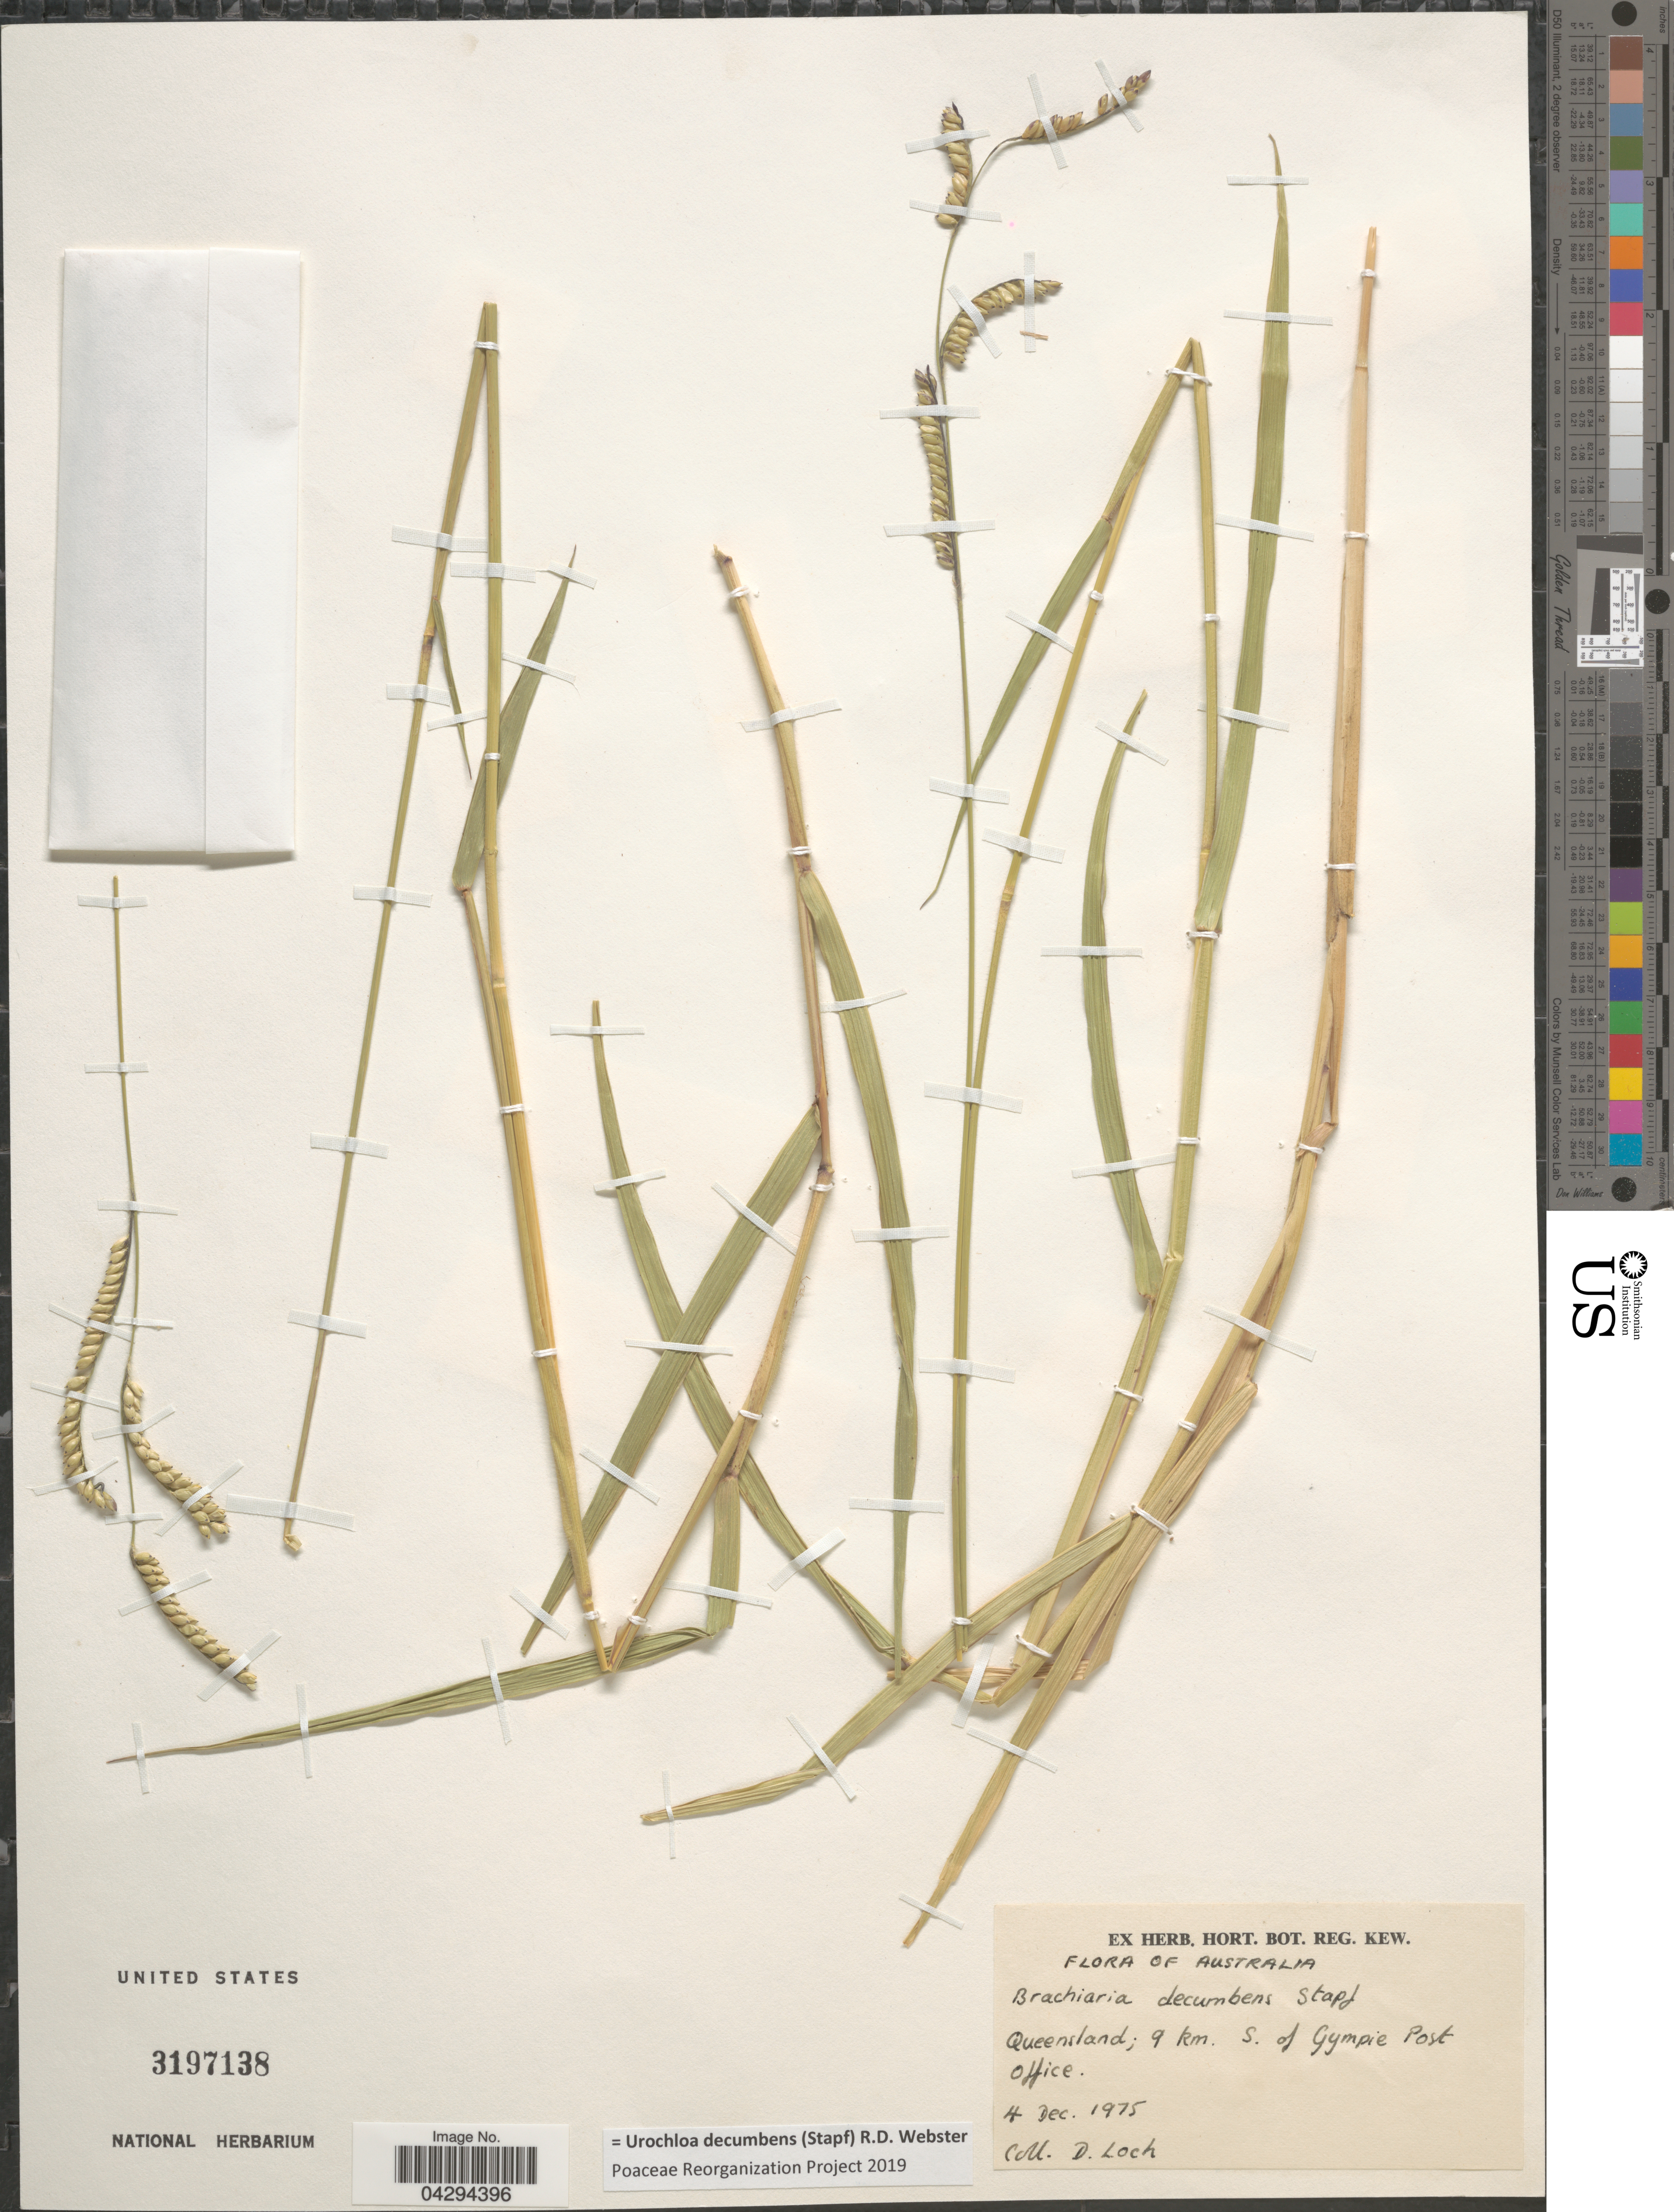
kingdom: Plantae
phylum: Tracheophyta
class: Liliopsida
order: Poales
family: Poaceae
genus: Urochloa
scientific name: Urochloa decumbens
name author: (Stapf) R.D. Webster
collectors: D. Loch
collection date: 1975-12-04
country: Australia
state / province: Queensland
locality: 9 km. S. of Gympie Post office.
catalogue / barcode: US 3197138